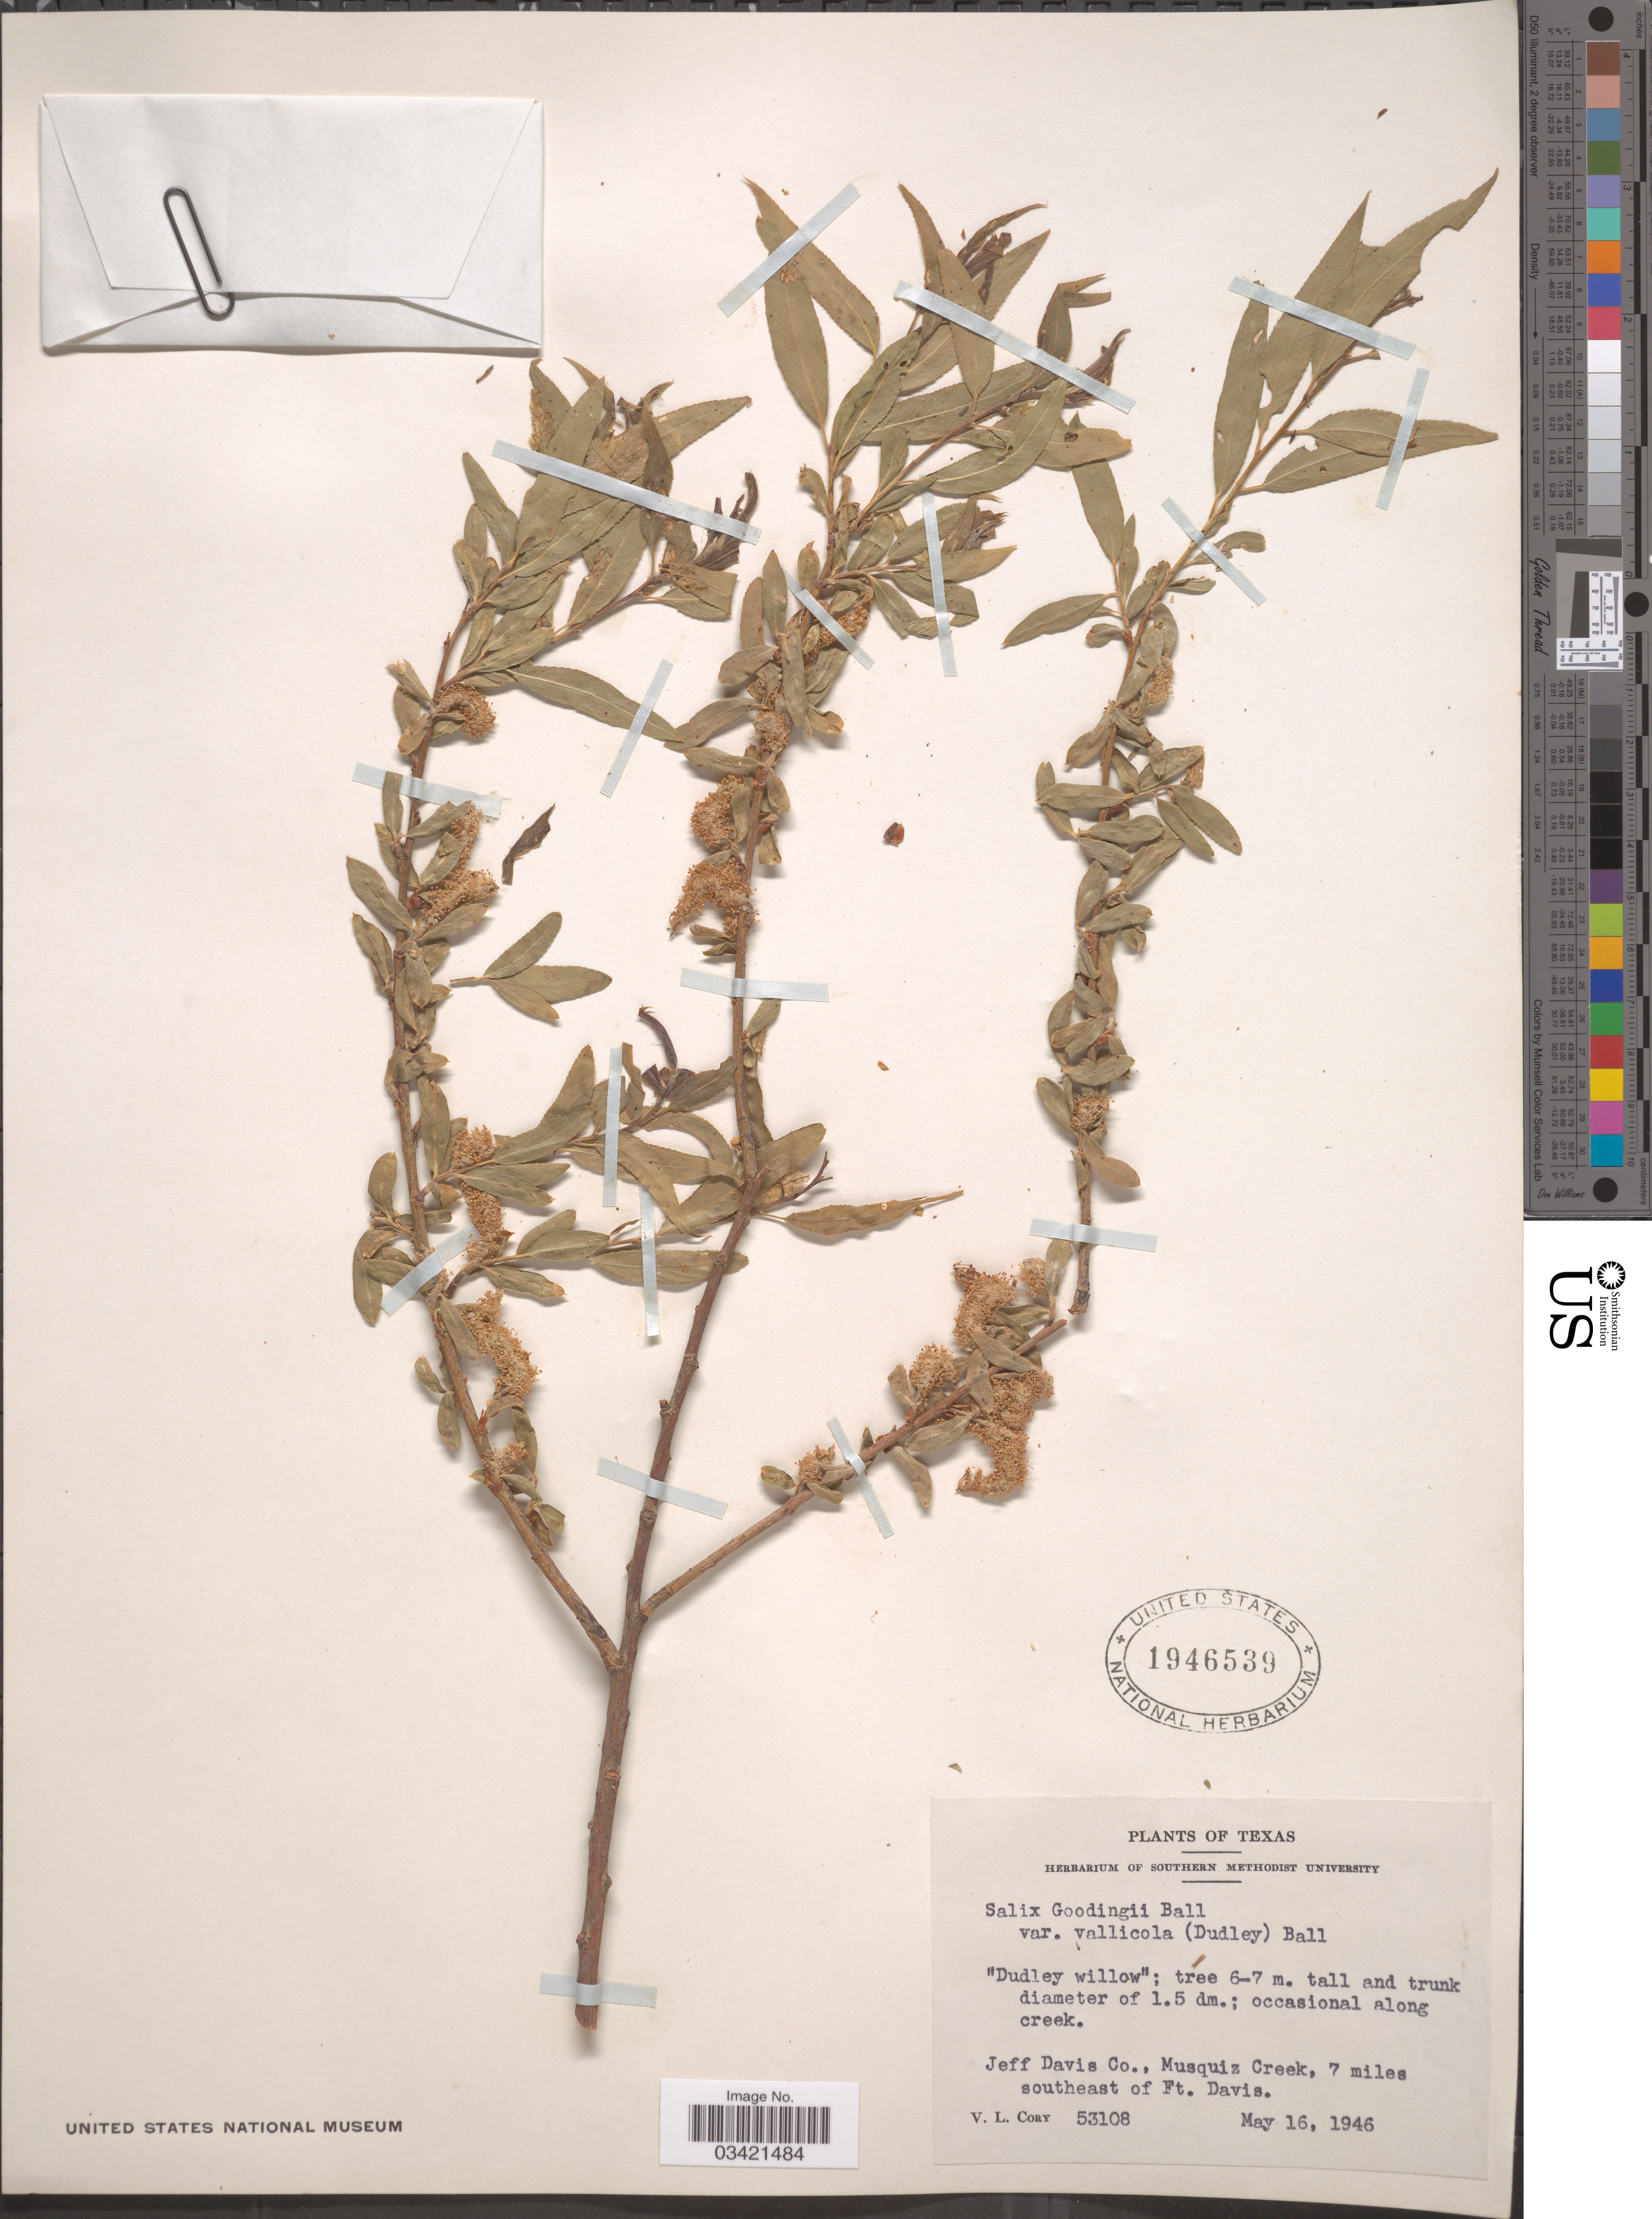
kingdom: Plantae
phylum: Tracheophyta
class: Magnoliopsida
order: Malpighiales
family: Salicaceae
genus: Salix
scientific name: Salix gooddingii var. vallicola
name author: (Dudley) C.R. Ball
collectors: V. Cory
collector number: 53108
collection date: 1946-05-16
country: United States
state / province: Texas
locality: Jeff Davis Co., Musquiz Creek, 7 miles southeast of Ft. Davis.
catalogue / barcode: US 1946539